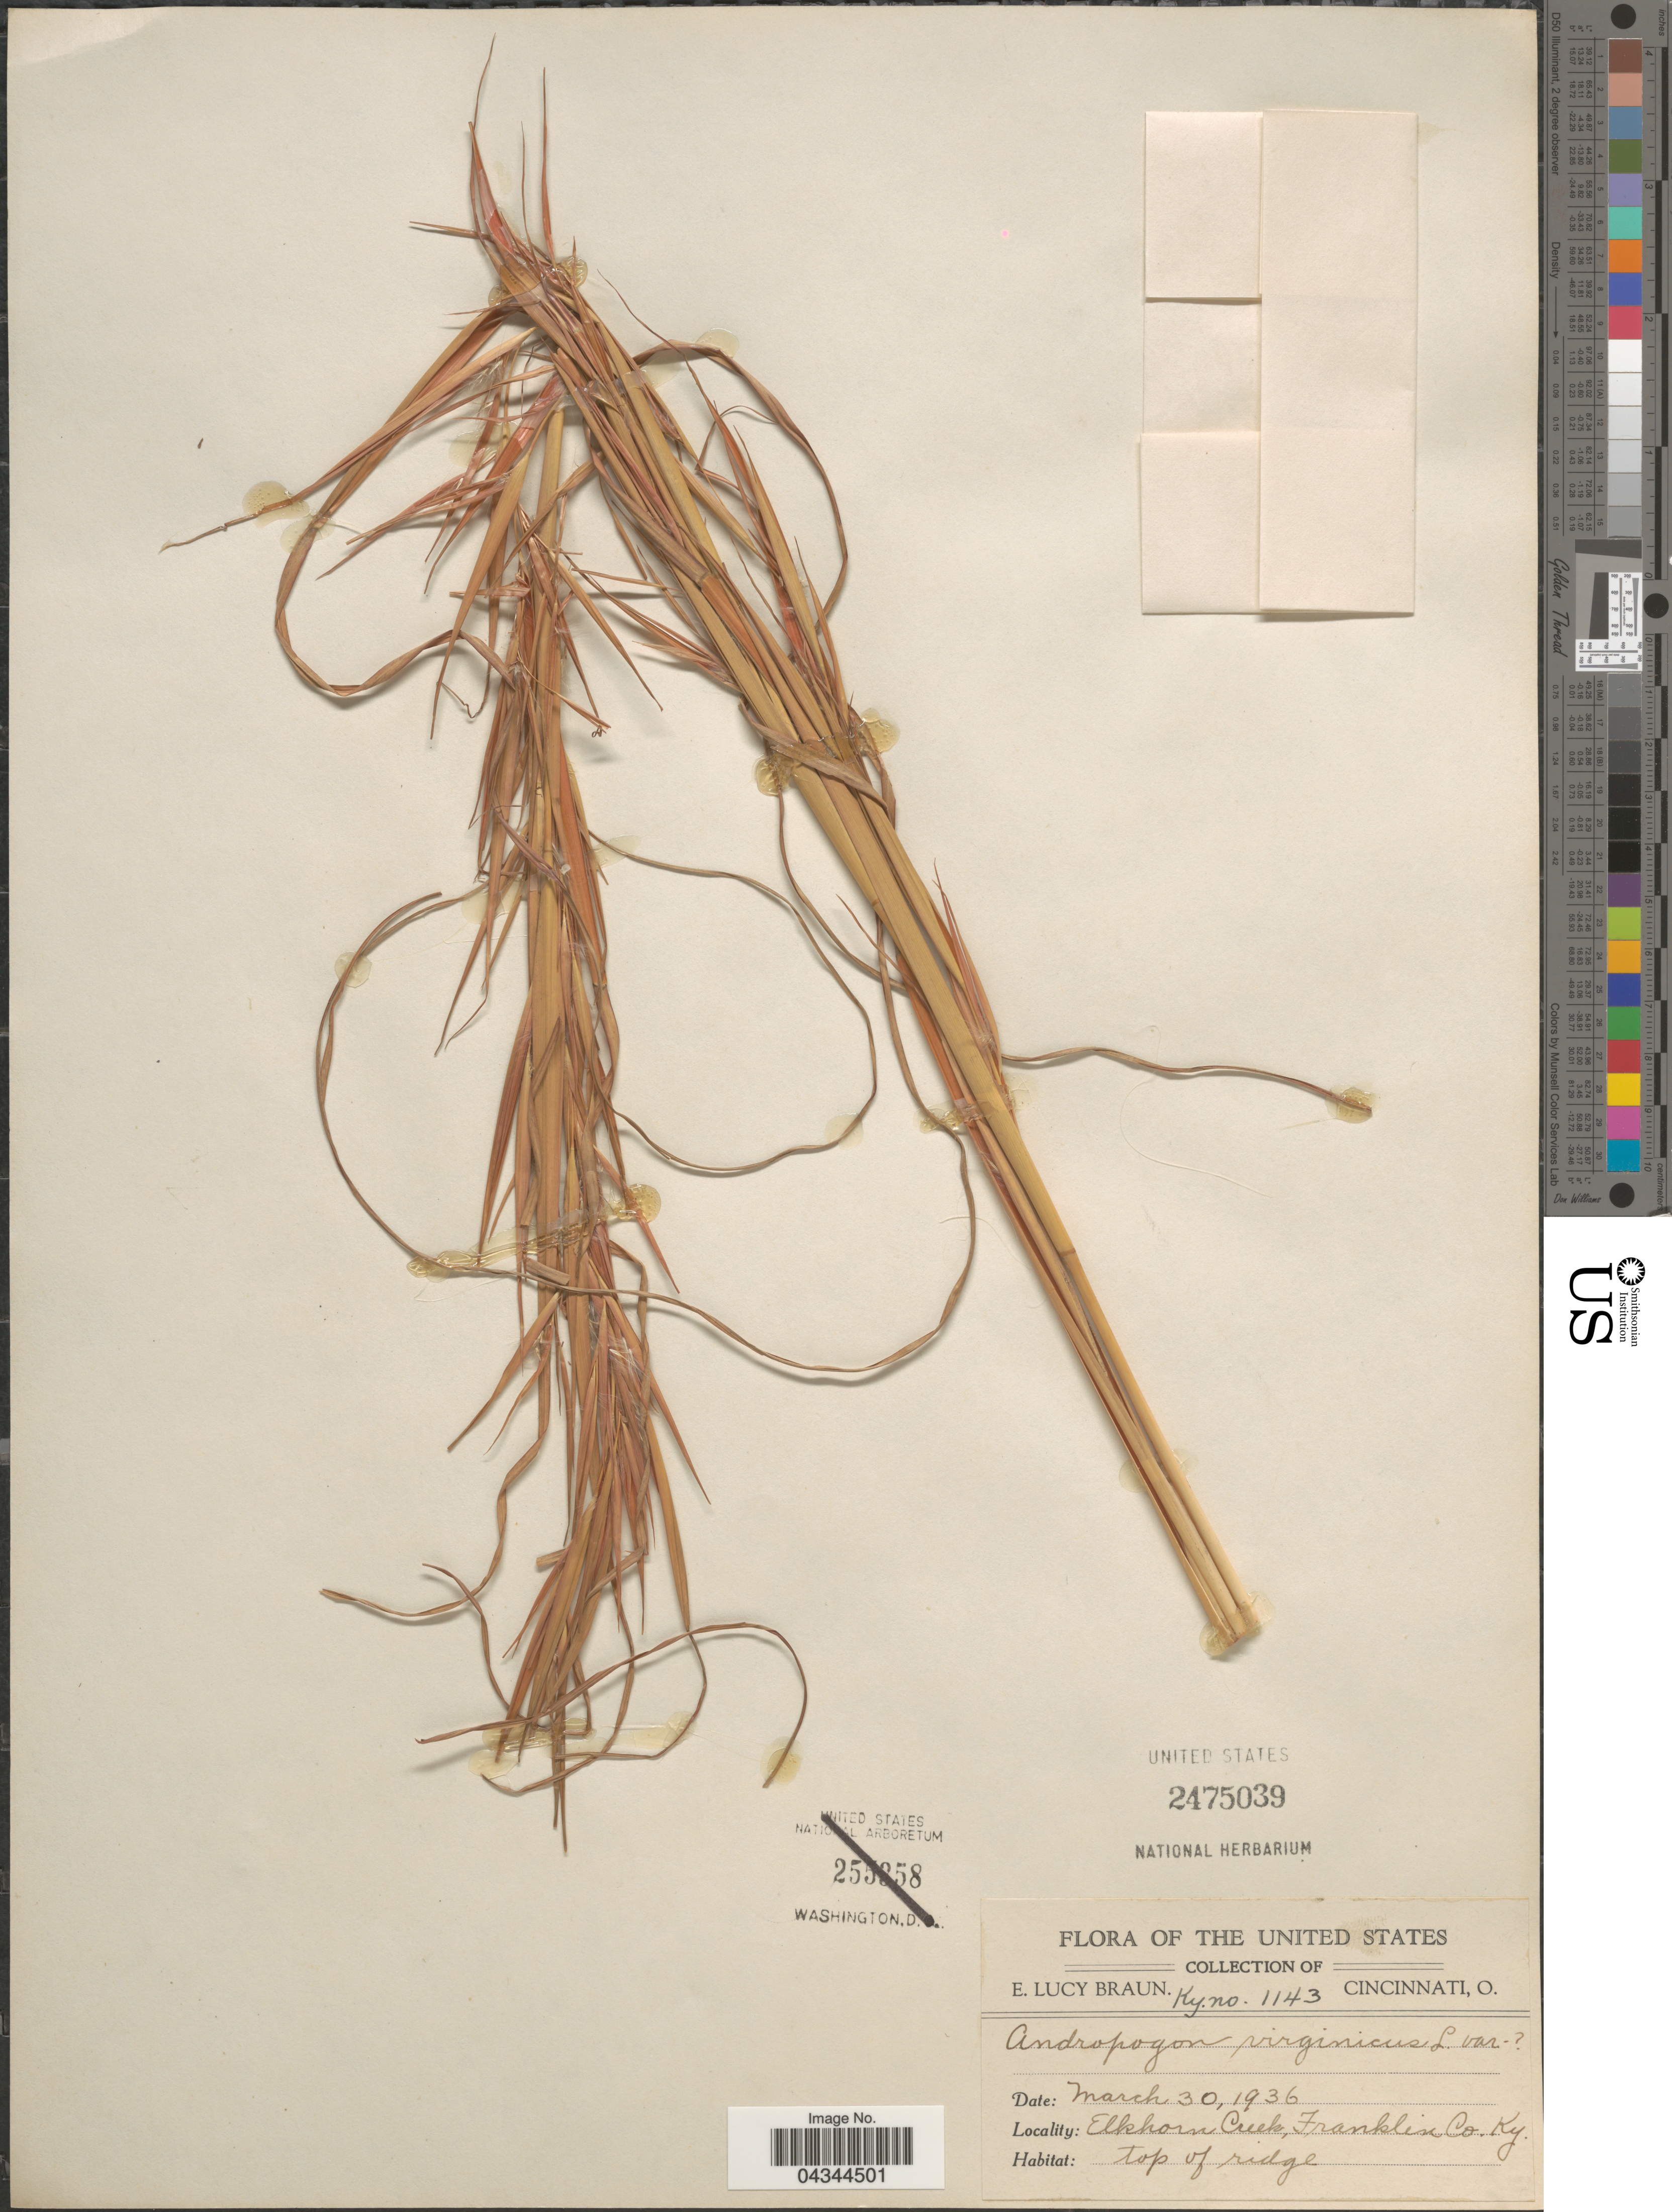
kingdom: Plantae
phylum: Tracheophyta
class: Liliopsida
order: Poales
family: Poaceae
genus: Andropogon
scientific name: Andropogon virginicus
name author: L.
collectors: E. L. Braun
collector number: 1143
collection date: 1936-03-30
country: United States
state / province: Kentucky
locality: Elkhorn Creek, Franklin Co.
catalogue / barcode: US 2475039